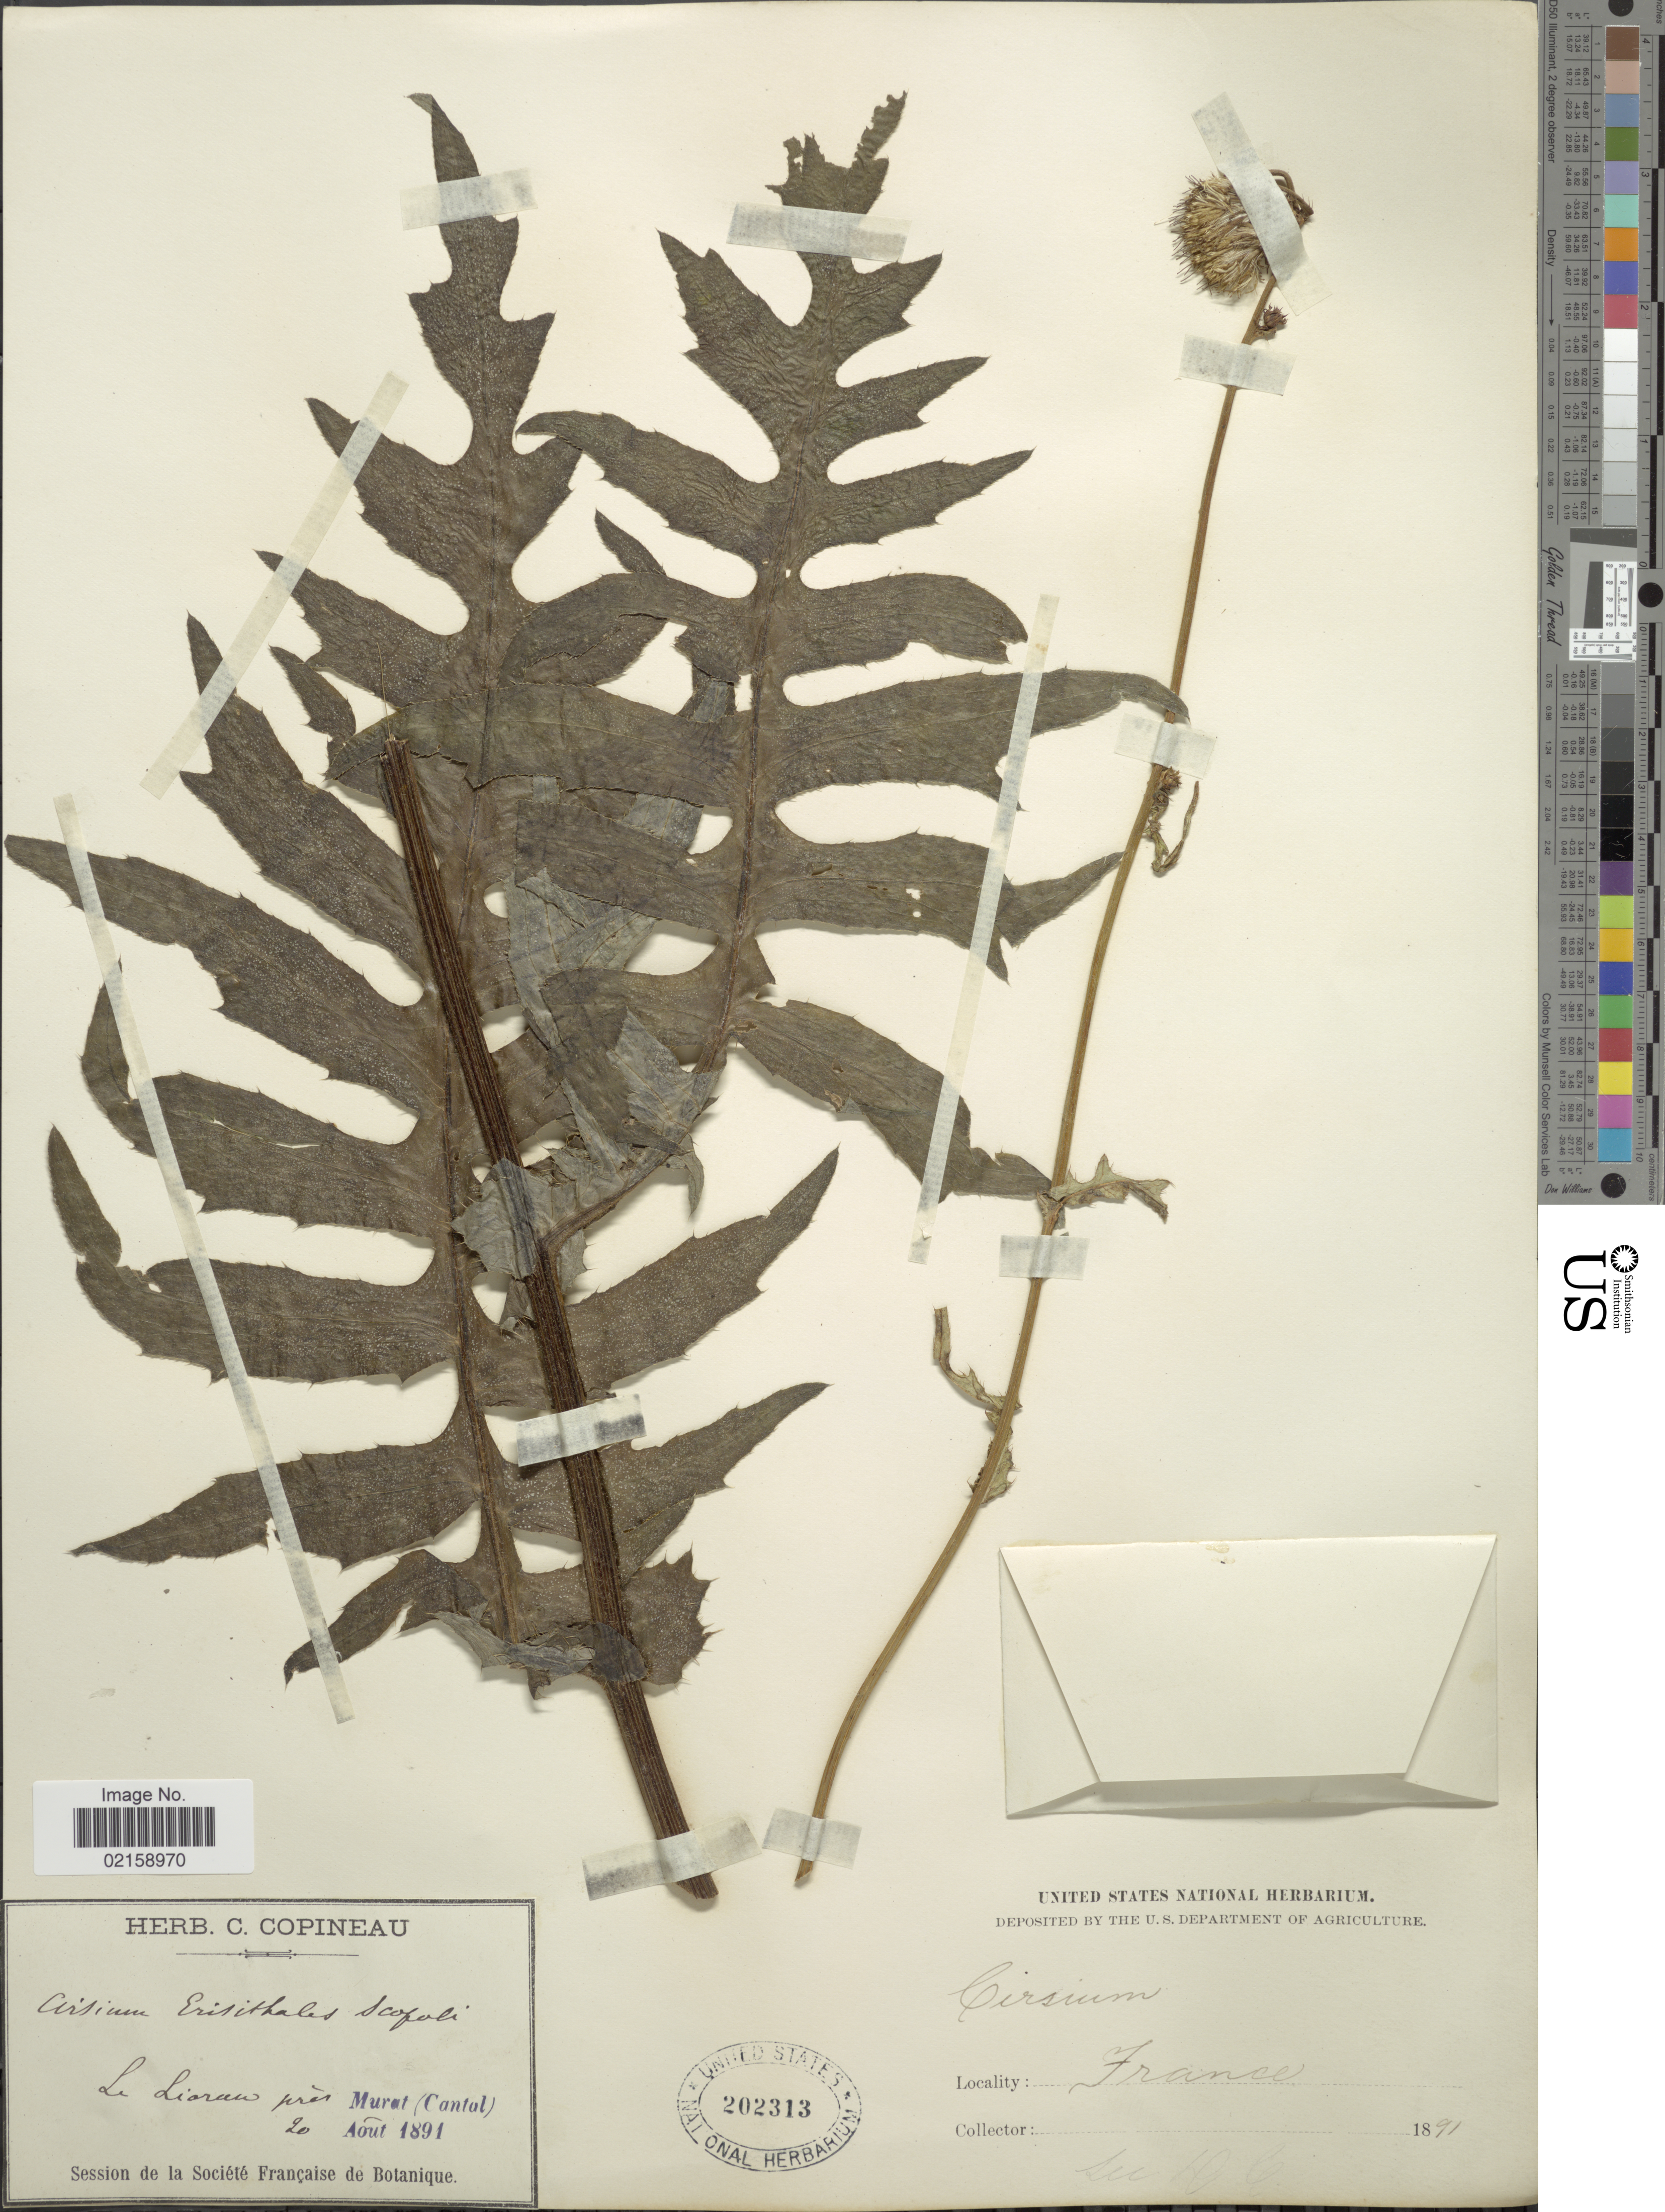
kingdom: Plantae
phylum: Tracheophyta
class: Magnoliopsida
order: Asterales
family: Asteraceae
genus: Cirsium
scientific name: Cirsium erisithales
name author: (Jacq.) Scop.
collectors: ex herb. C. Copineau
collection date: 1891-08-20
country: France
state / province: Auvergne-Rhône-Alpes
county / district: Cantal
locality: Le Lioran pres, Murat, Cantal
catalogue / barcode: US 202313